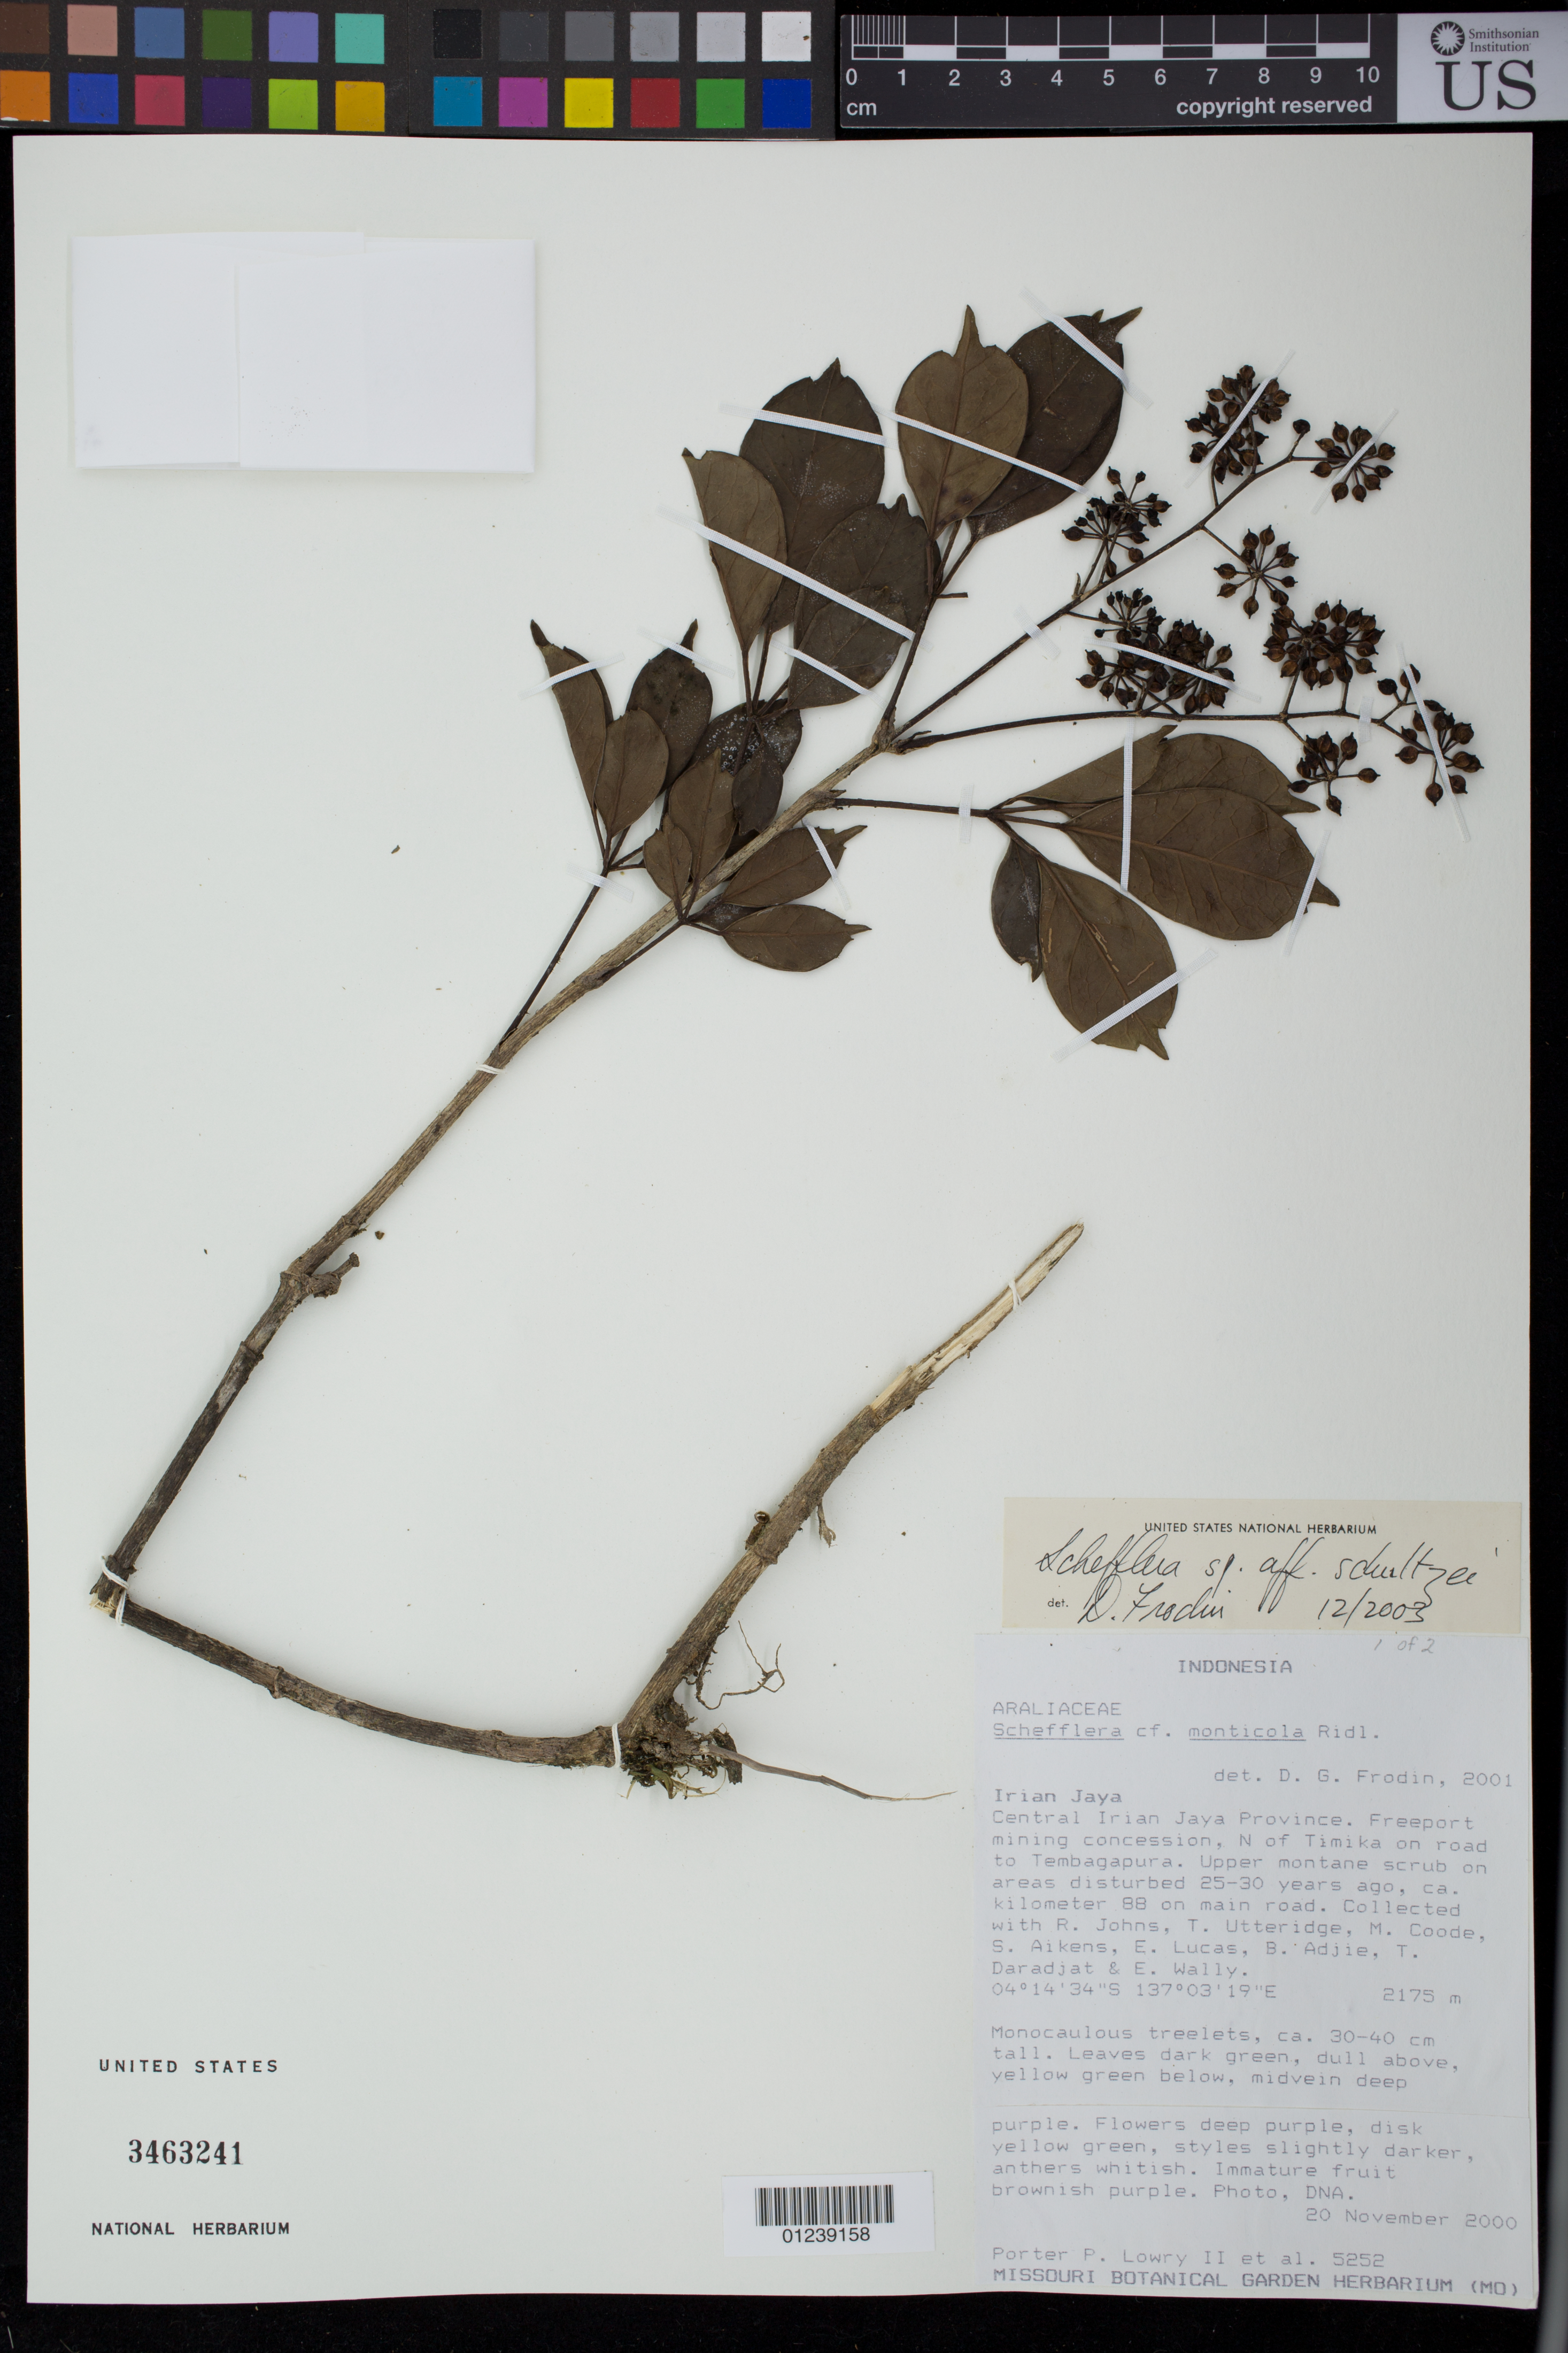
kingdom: Plantae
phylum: Tracheophyta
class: Magnoliopsida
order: Apiales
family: Araliaceae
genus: Heptapleurum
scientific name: Heptapleurum schultzei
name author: (Harms) G. M. Plunkett & Lowry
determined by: Wagner, W. L., (BOT), Smithsonian Institution - National Museum of Natural History (UNITED STATES)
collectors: P. P. Lowry, R. Johns, T. M. A. Utteridge & M. Coode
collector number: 5252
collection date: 2000-11-20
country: Indonesia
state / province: Papua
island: New Guinea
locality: Irian Jaya: Central Irian Jaya Province. Freeport mining concession, N of Timika on road to Tembagapura. ca. kilometre 88 on main road.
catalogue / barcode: US 3463241